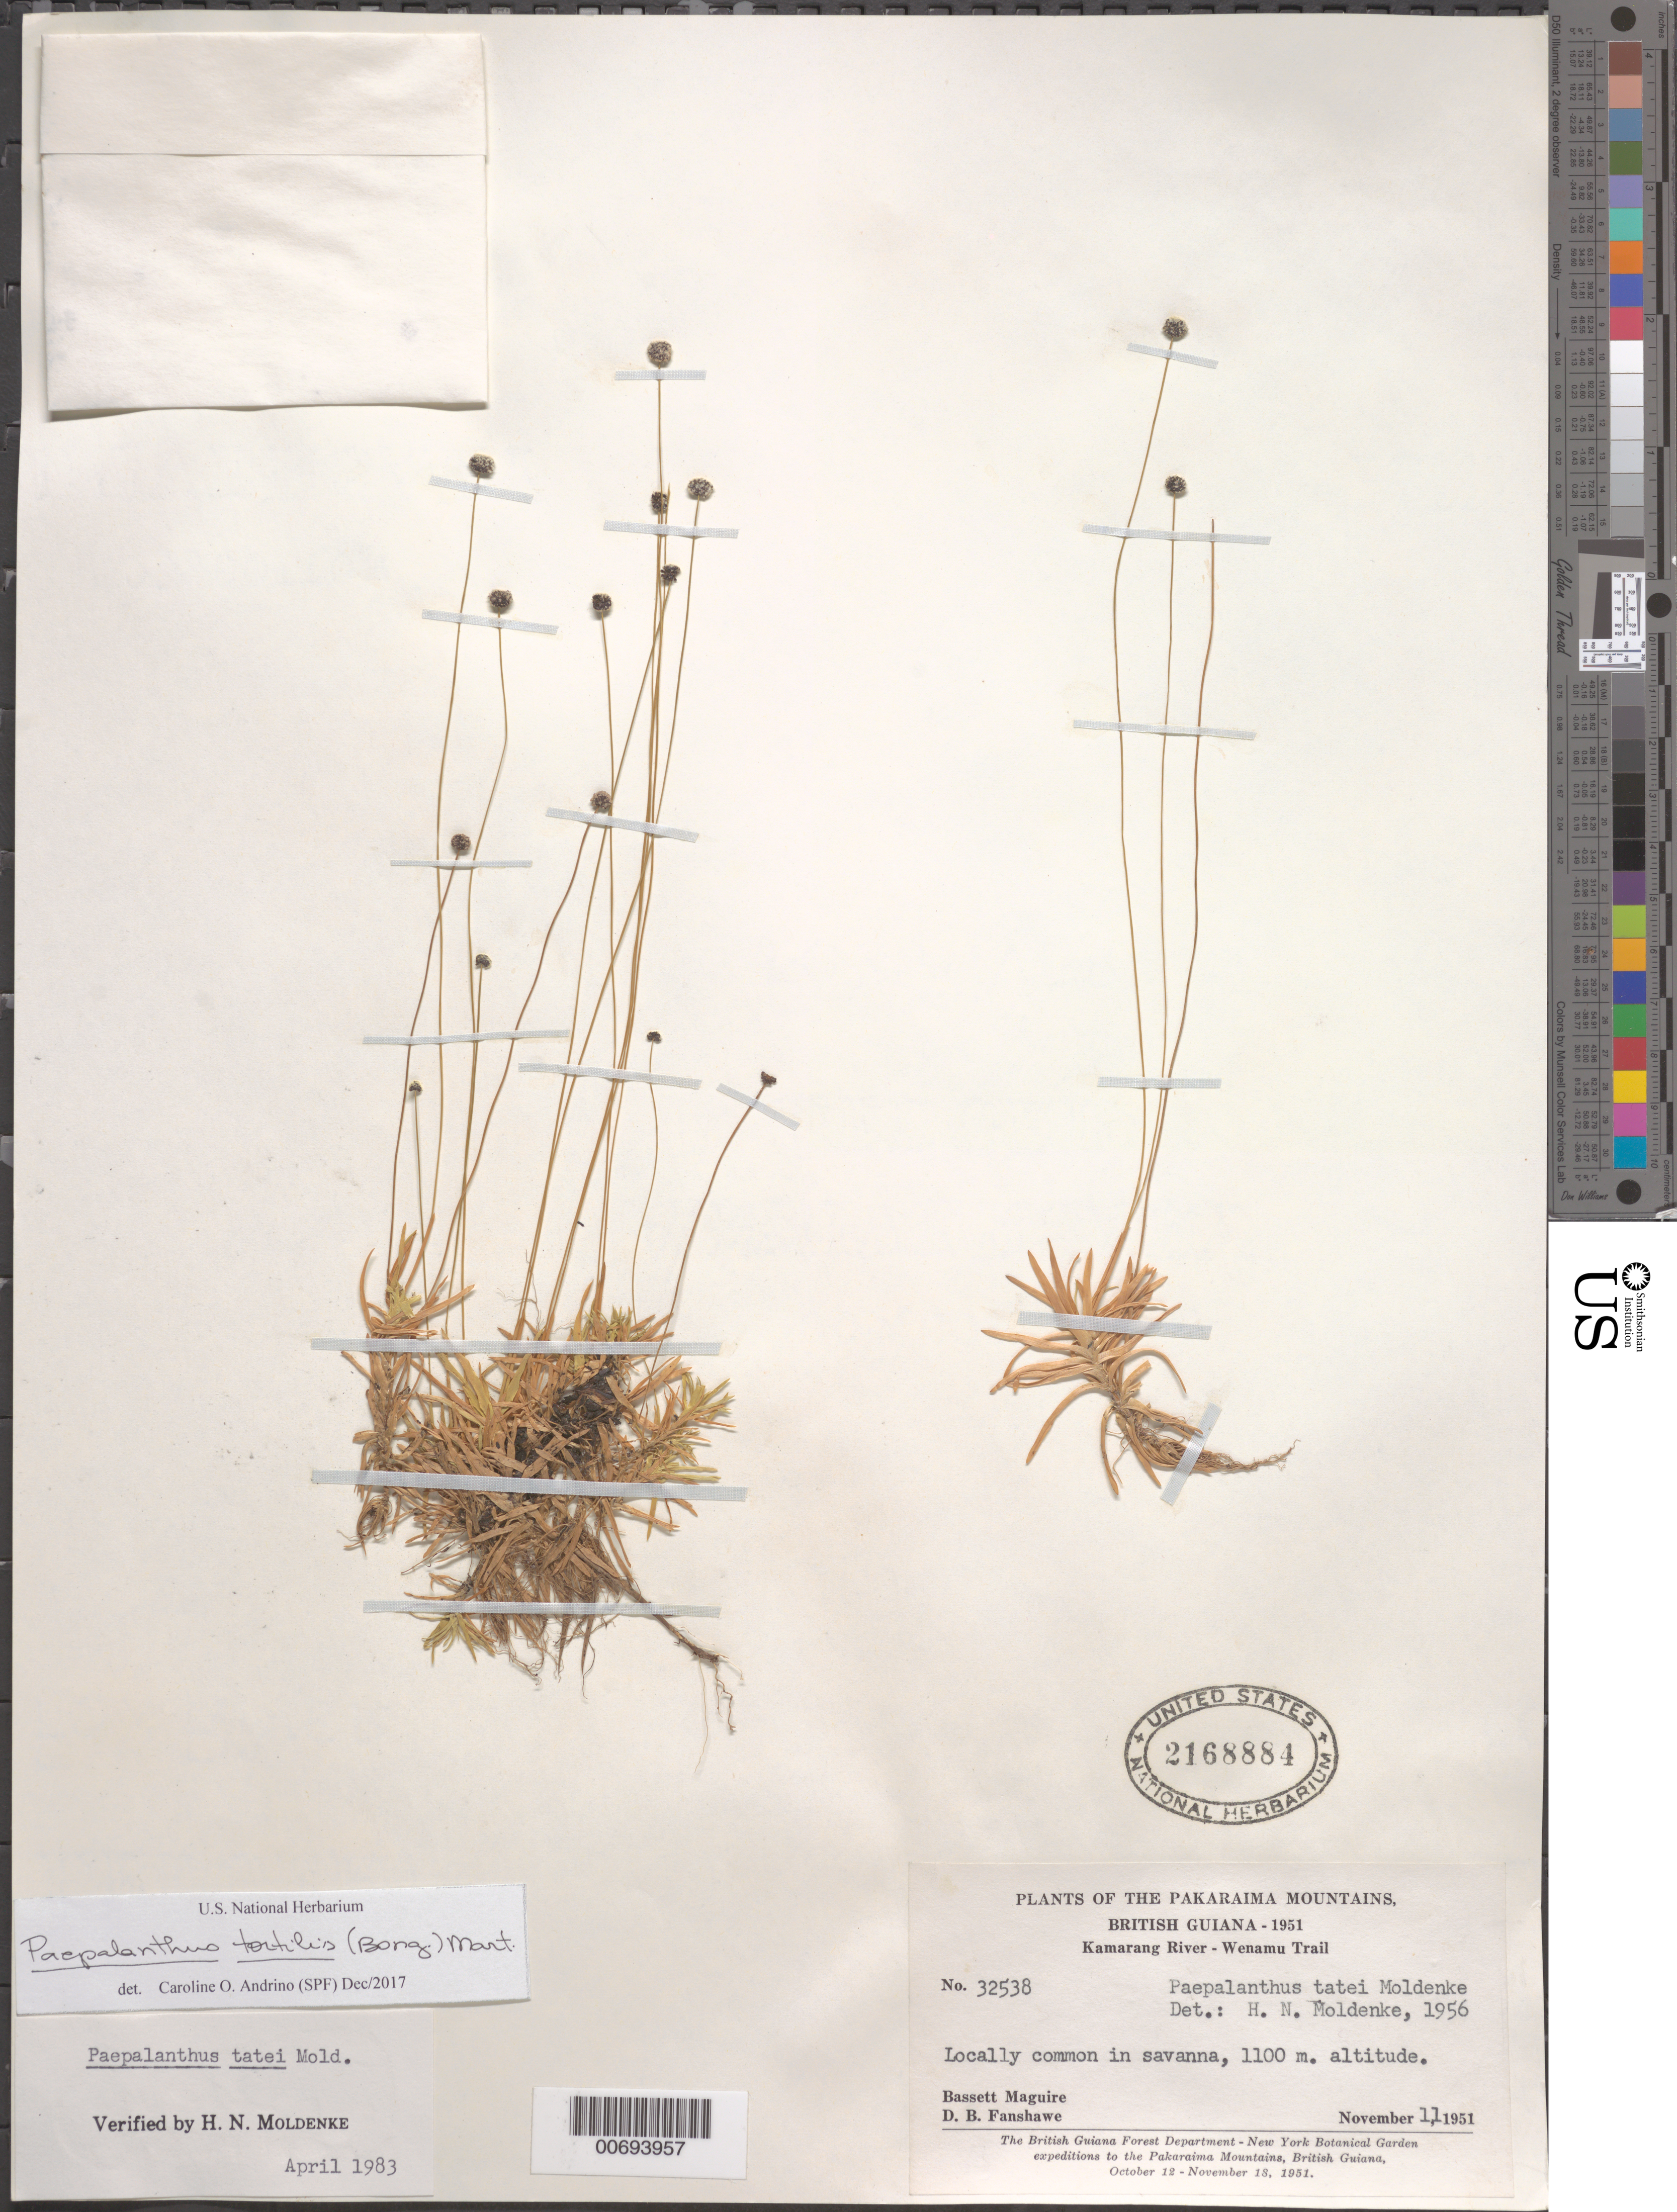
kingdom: Plantae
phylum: Tracheophyta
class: Liliopsida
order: Poales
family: Eriocaulaceae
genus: Paepalanthus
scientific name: Paepalanthus tortilis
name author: (Bong.) Koern.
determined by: Andrino, C. O.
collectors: B. Maguire & D. B. Fanshawe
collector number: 32538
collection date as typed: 11-Nov-51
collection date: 1951-11-11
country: Guyana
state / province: Cuyuni-Mazaruni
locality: Samwarakna-tipu (Holi-tipu), Kamarang River - Wenamu Trail, Pakaraima Mts.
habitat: Savanna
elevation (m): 1100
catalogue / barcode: US 2168884